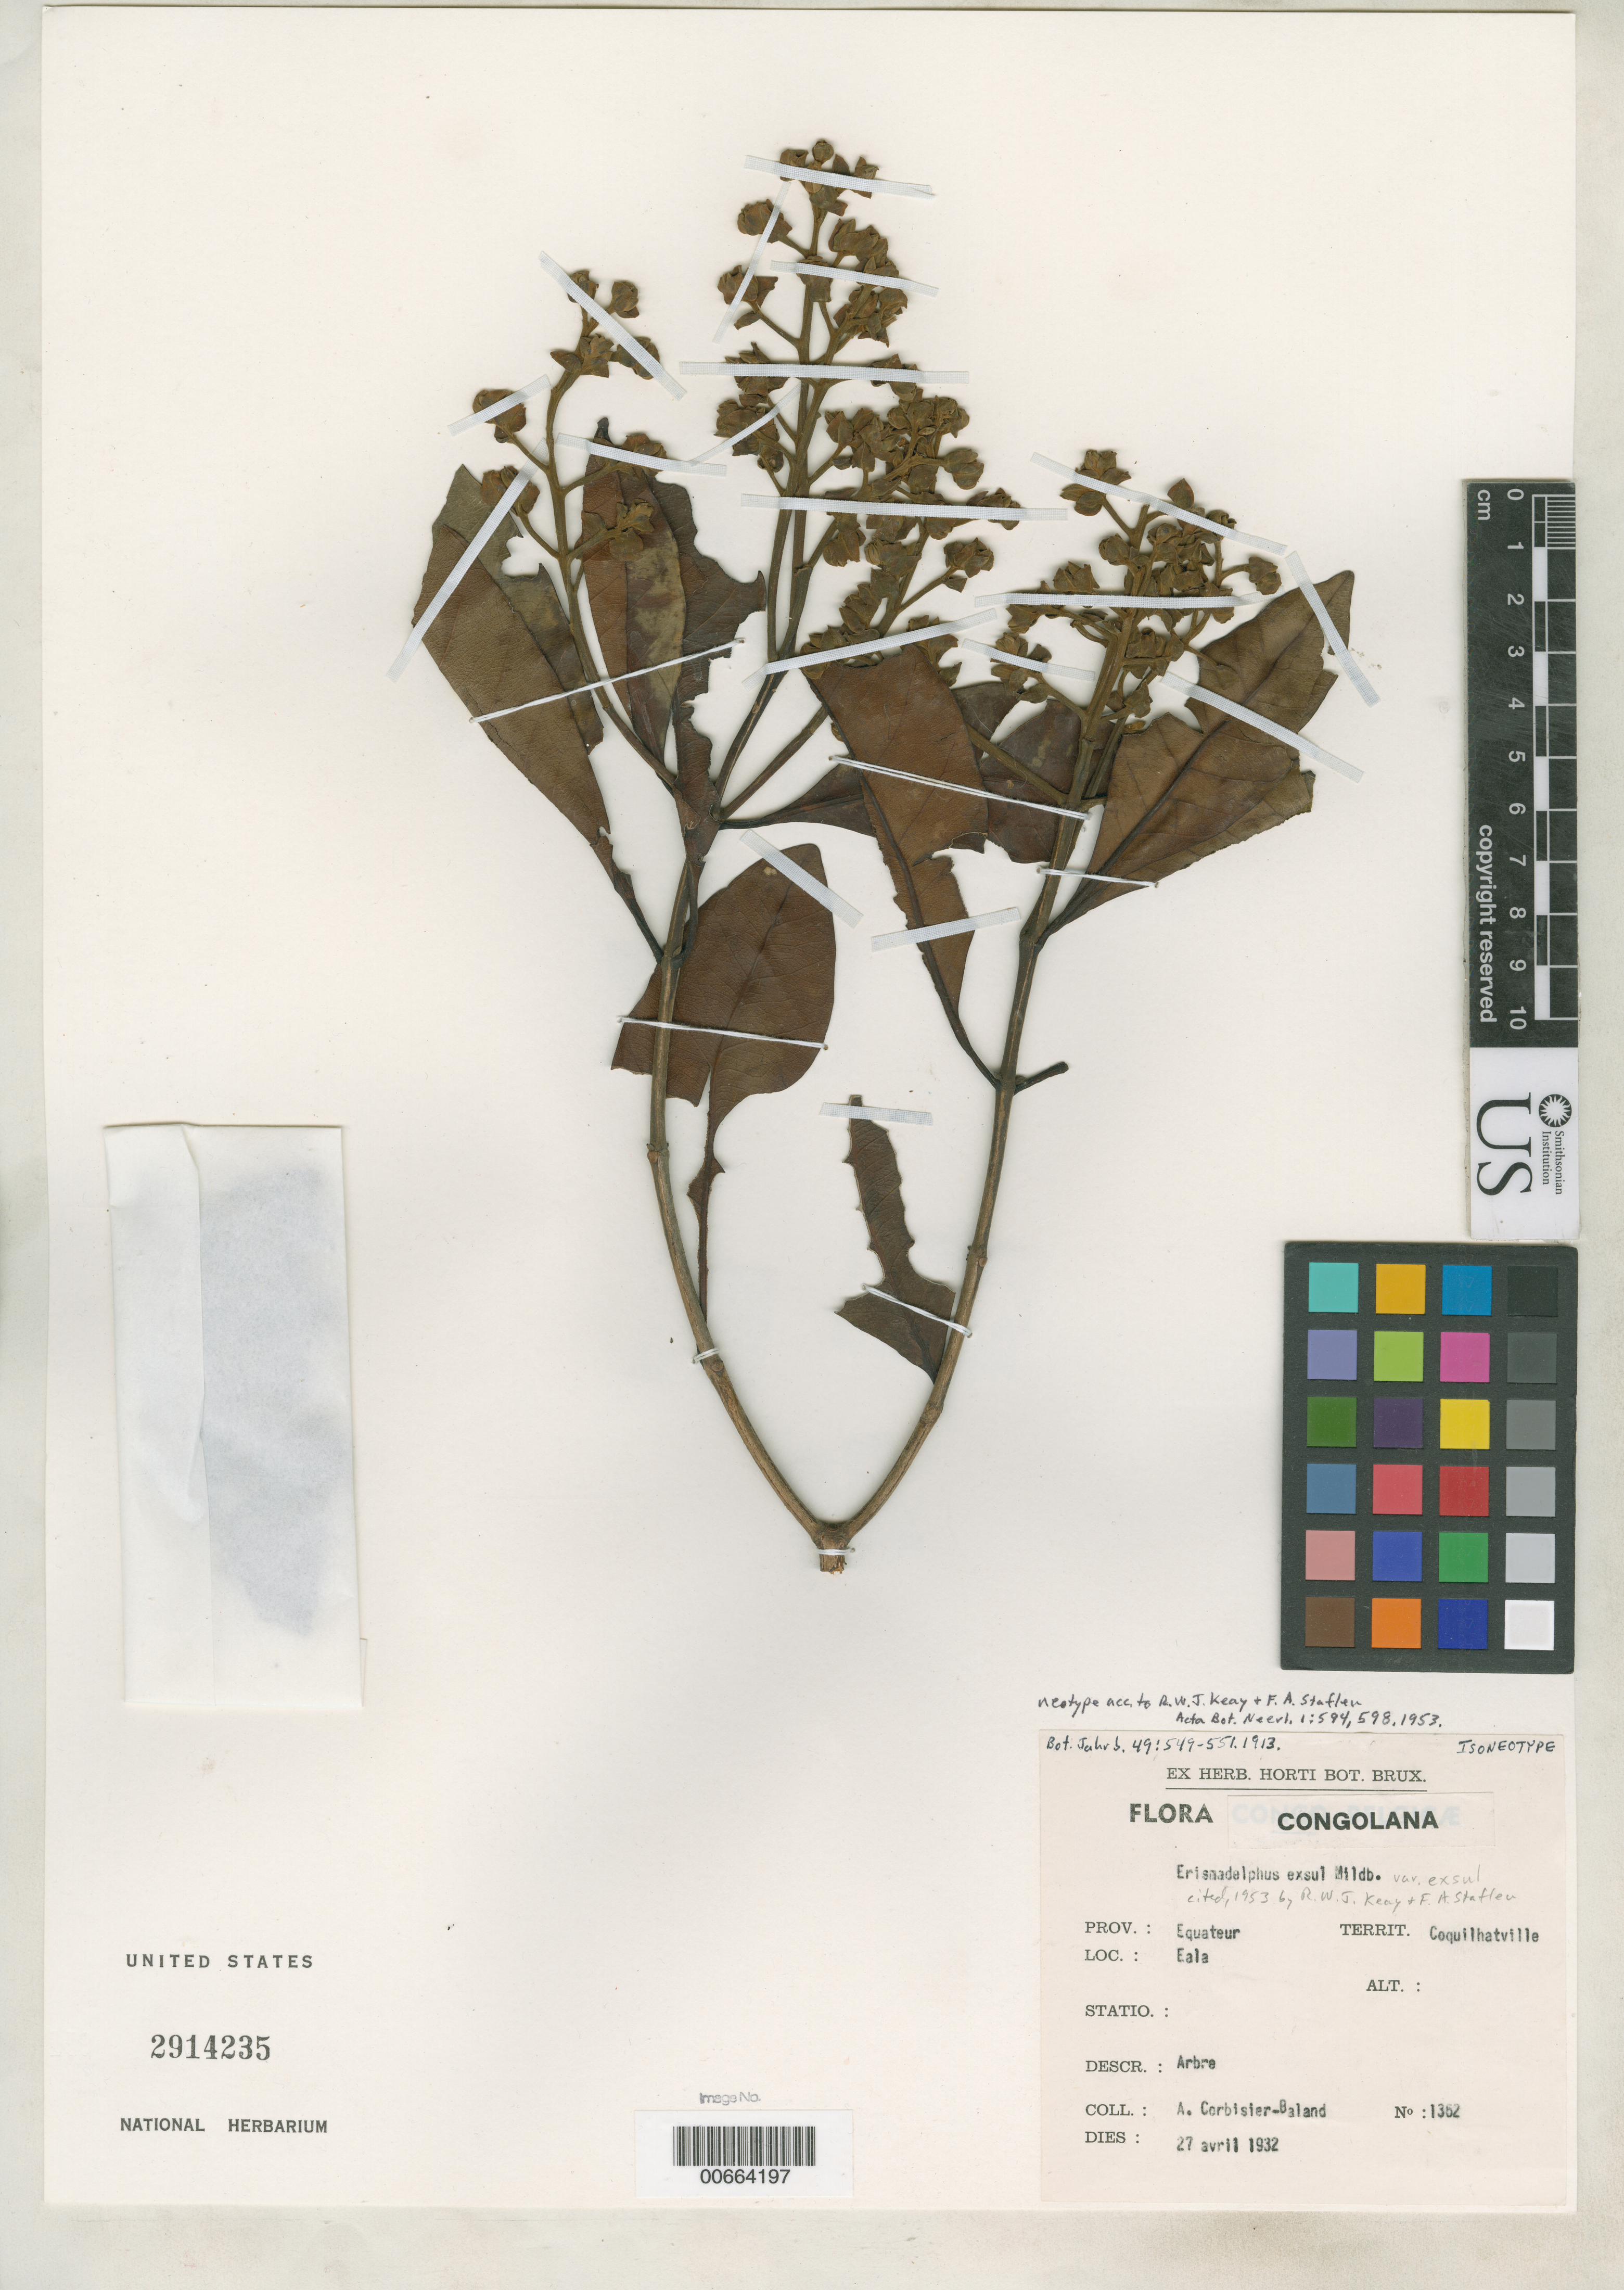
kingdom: Plantae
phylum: Tracheophyta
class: Magnoliopsida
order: Myrtales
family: Vochysiaceae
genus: Erismadelphus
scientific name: Erismadelphus exsul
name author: Mildbr.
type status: Isoneotype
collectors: A. Corbisier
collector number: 1362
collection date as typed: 27 Apr 1932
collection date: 1932-04-27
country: Congo, Democratic Republic of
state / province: Equateur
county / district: Coquilhatville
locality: Eala.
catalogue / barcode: US 2914235